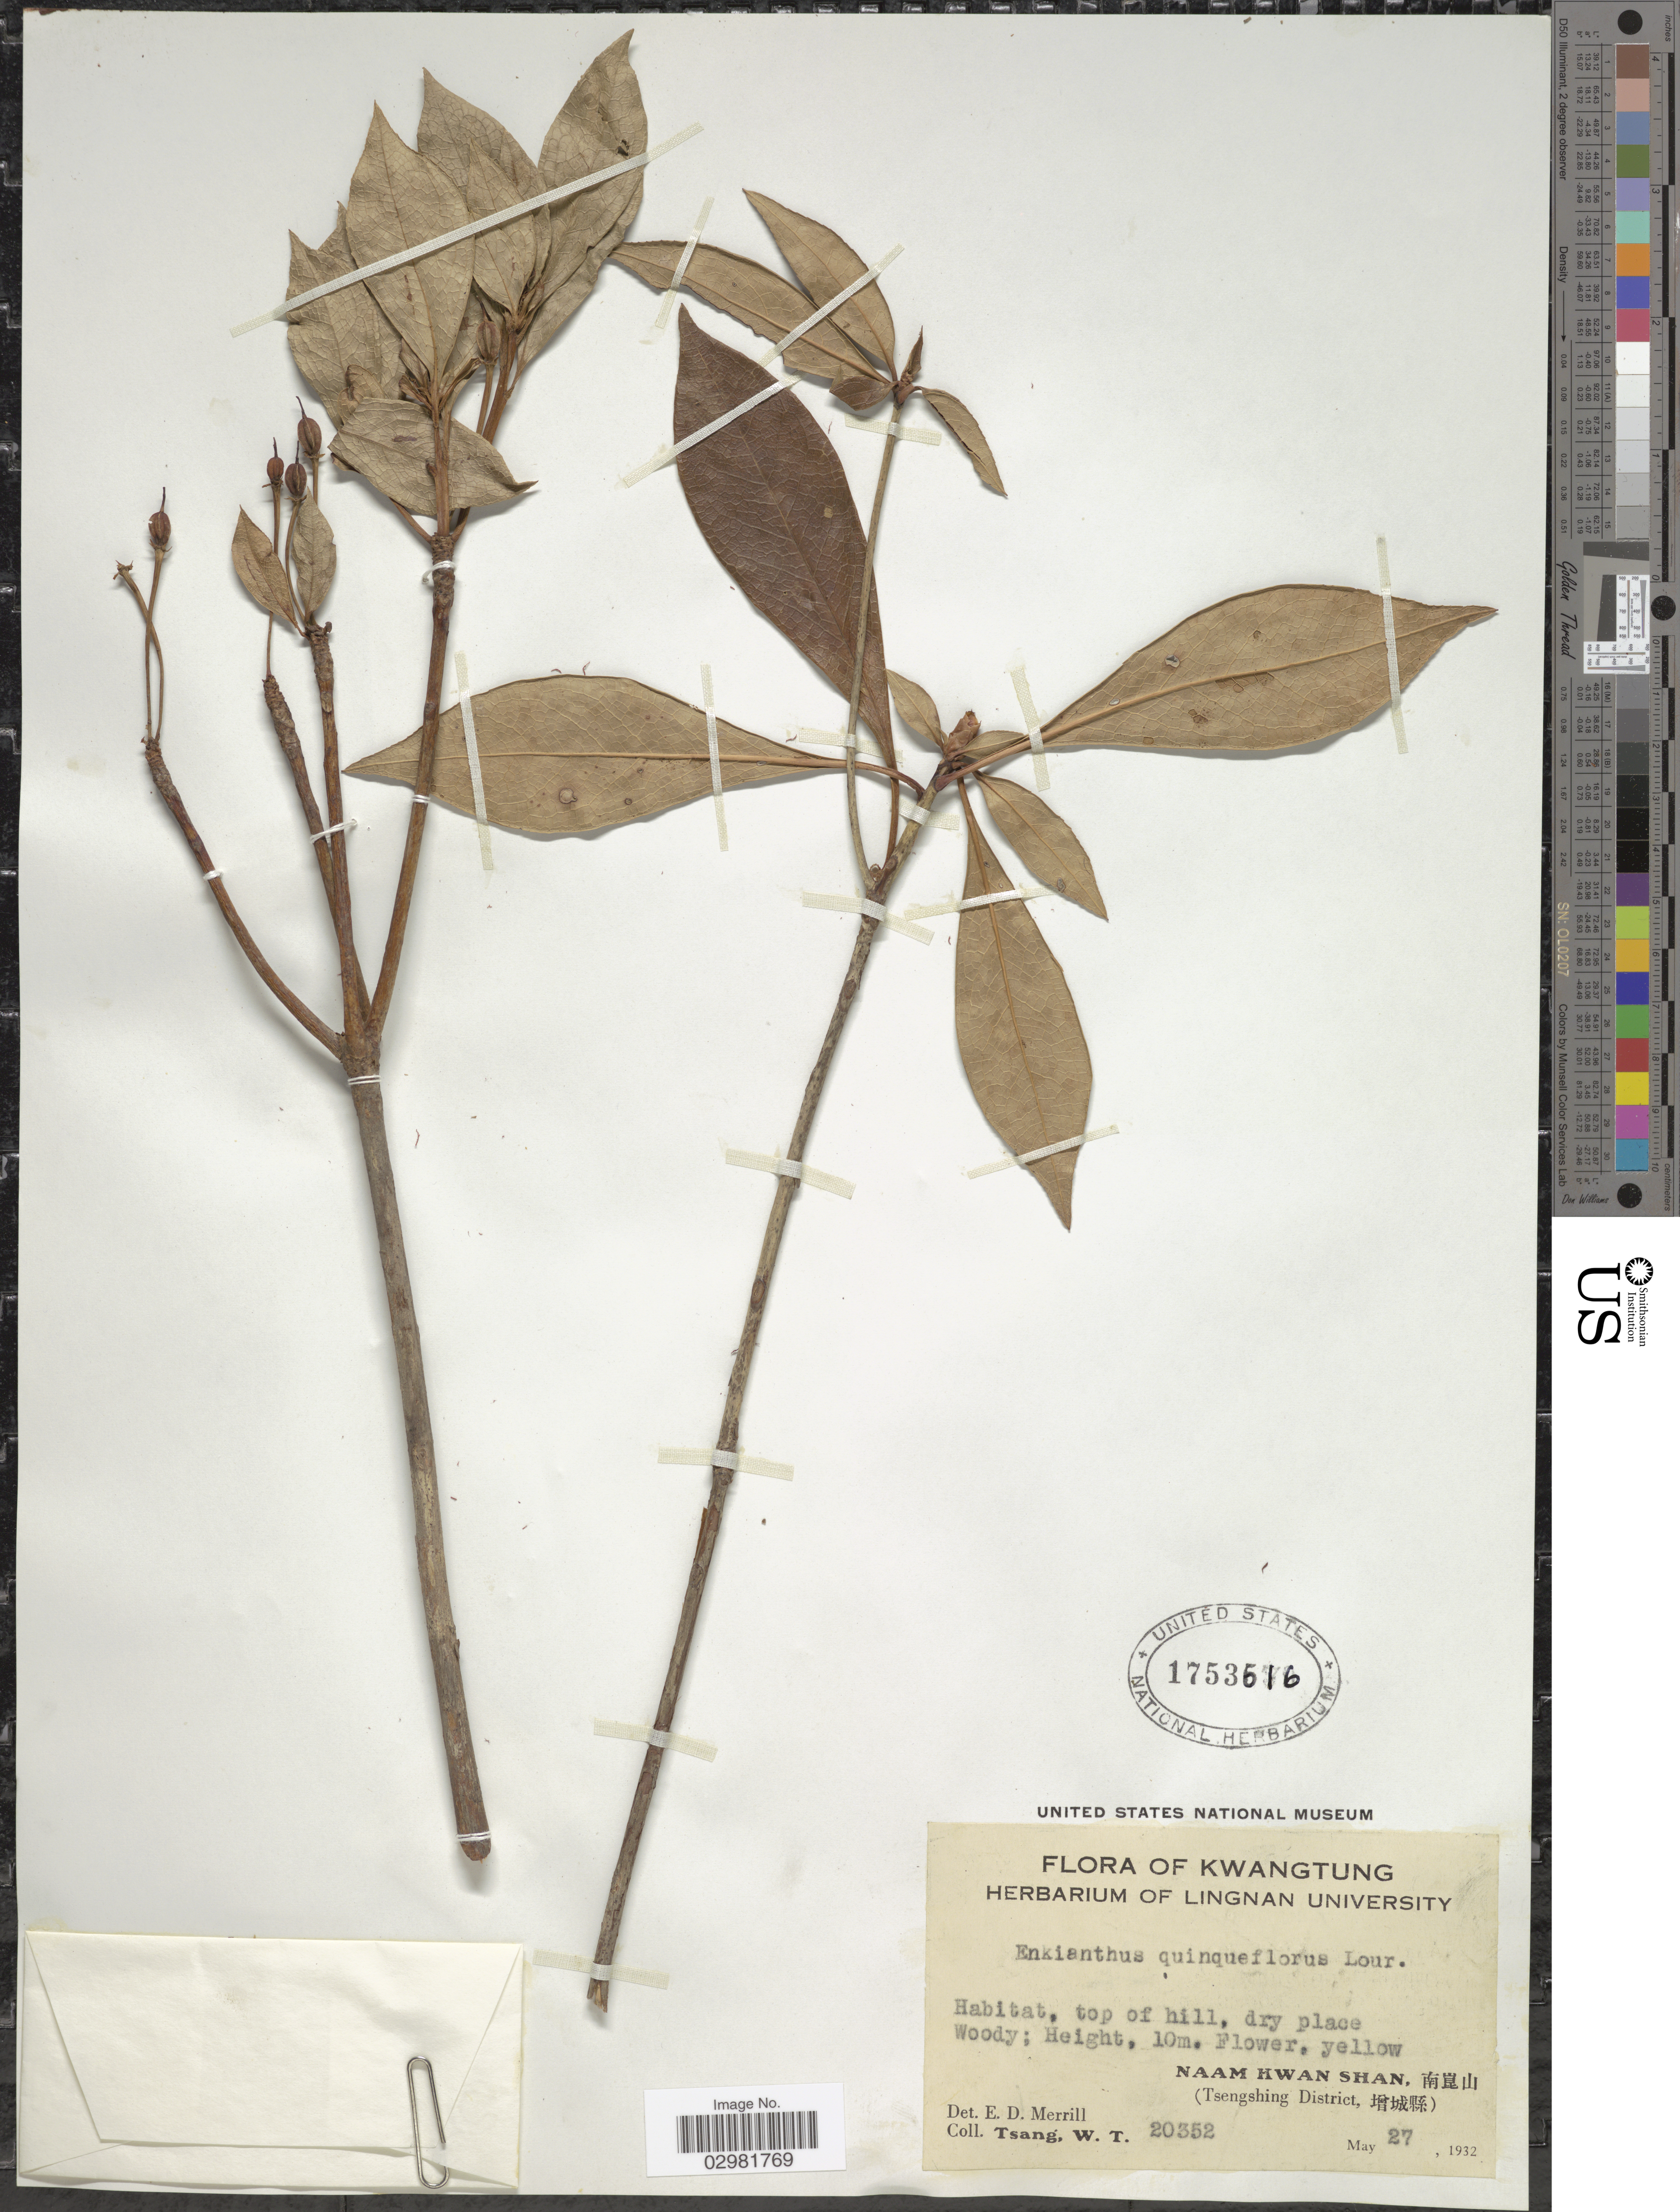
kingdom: Plantae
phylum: Tracheophyta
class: Magnoliopsida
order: Ericales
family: Ericaceae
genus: Enkianthus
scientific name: Enkianthus quinqueflorus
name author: Lour.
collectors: W. T. Tsang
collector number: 20352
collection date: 1932-05-27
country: China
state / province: Guangdong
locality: Kwangtung. Naam Kwan Shan (Tsengshing District).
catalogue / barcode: US 1753616